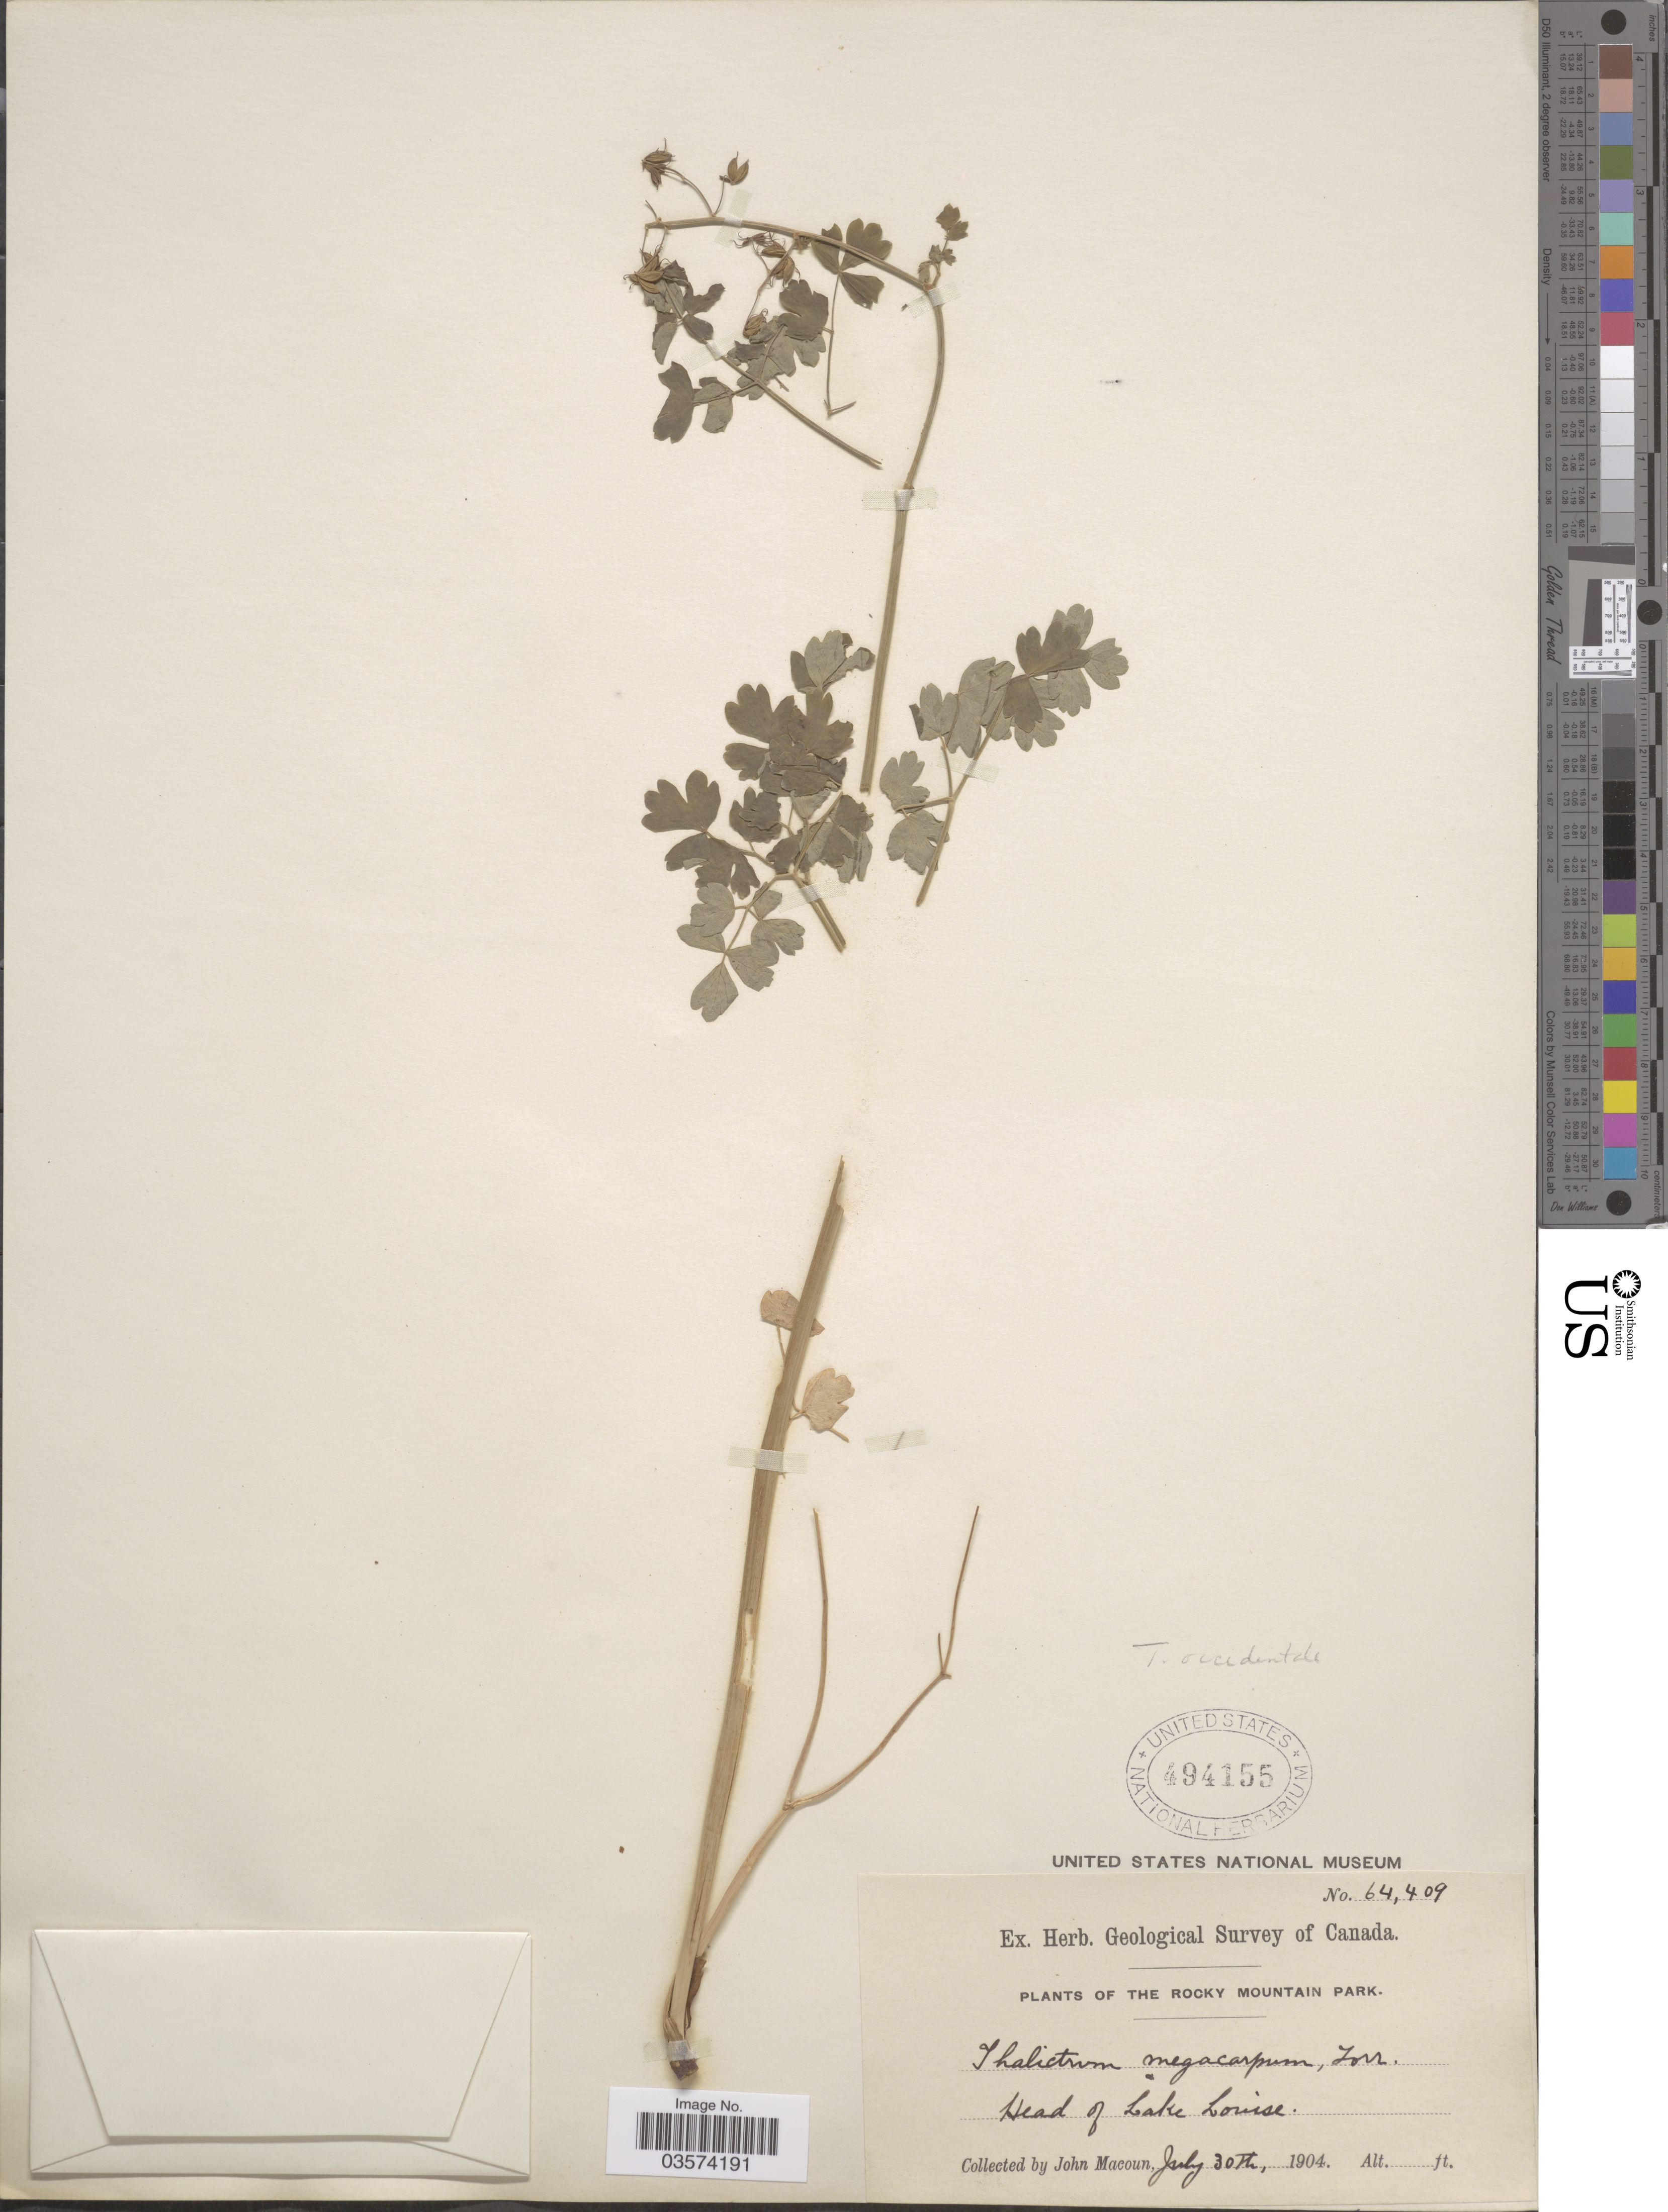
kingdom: Plantae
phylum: Tracheophyta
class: Magnoliopsida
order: Ranunculales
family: Ranunculaceae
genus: Thalictrum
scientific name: Thalictrum occidentale var. palousense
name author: H. St. John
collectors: J. Macoun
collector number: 64409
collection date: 1904-07-30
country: Canada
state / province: Alberta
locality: Rocky Mountain Park. Head of Lake Louise.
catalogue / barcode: US 494155